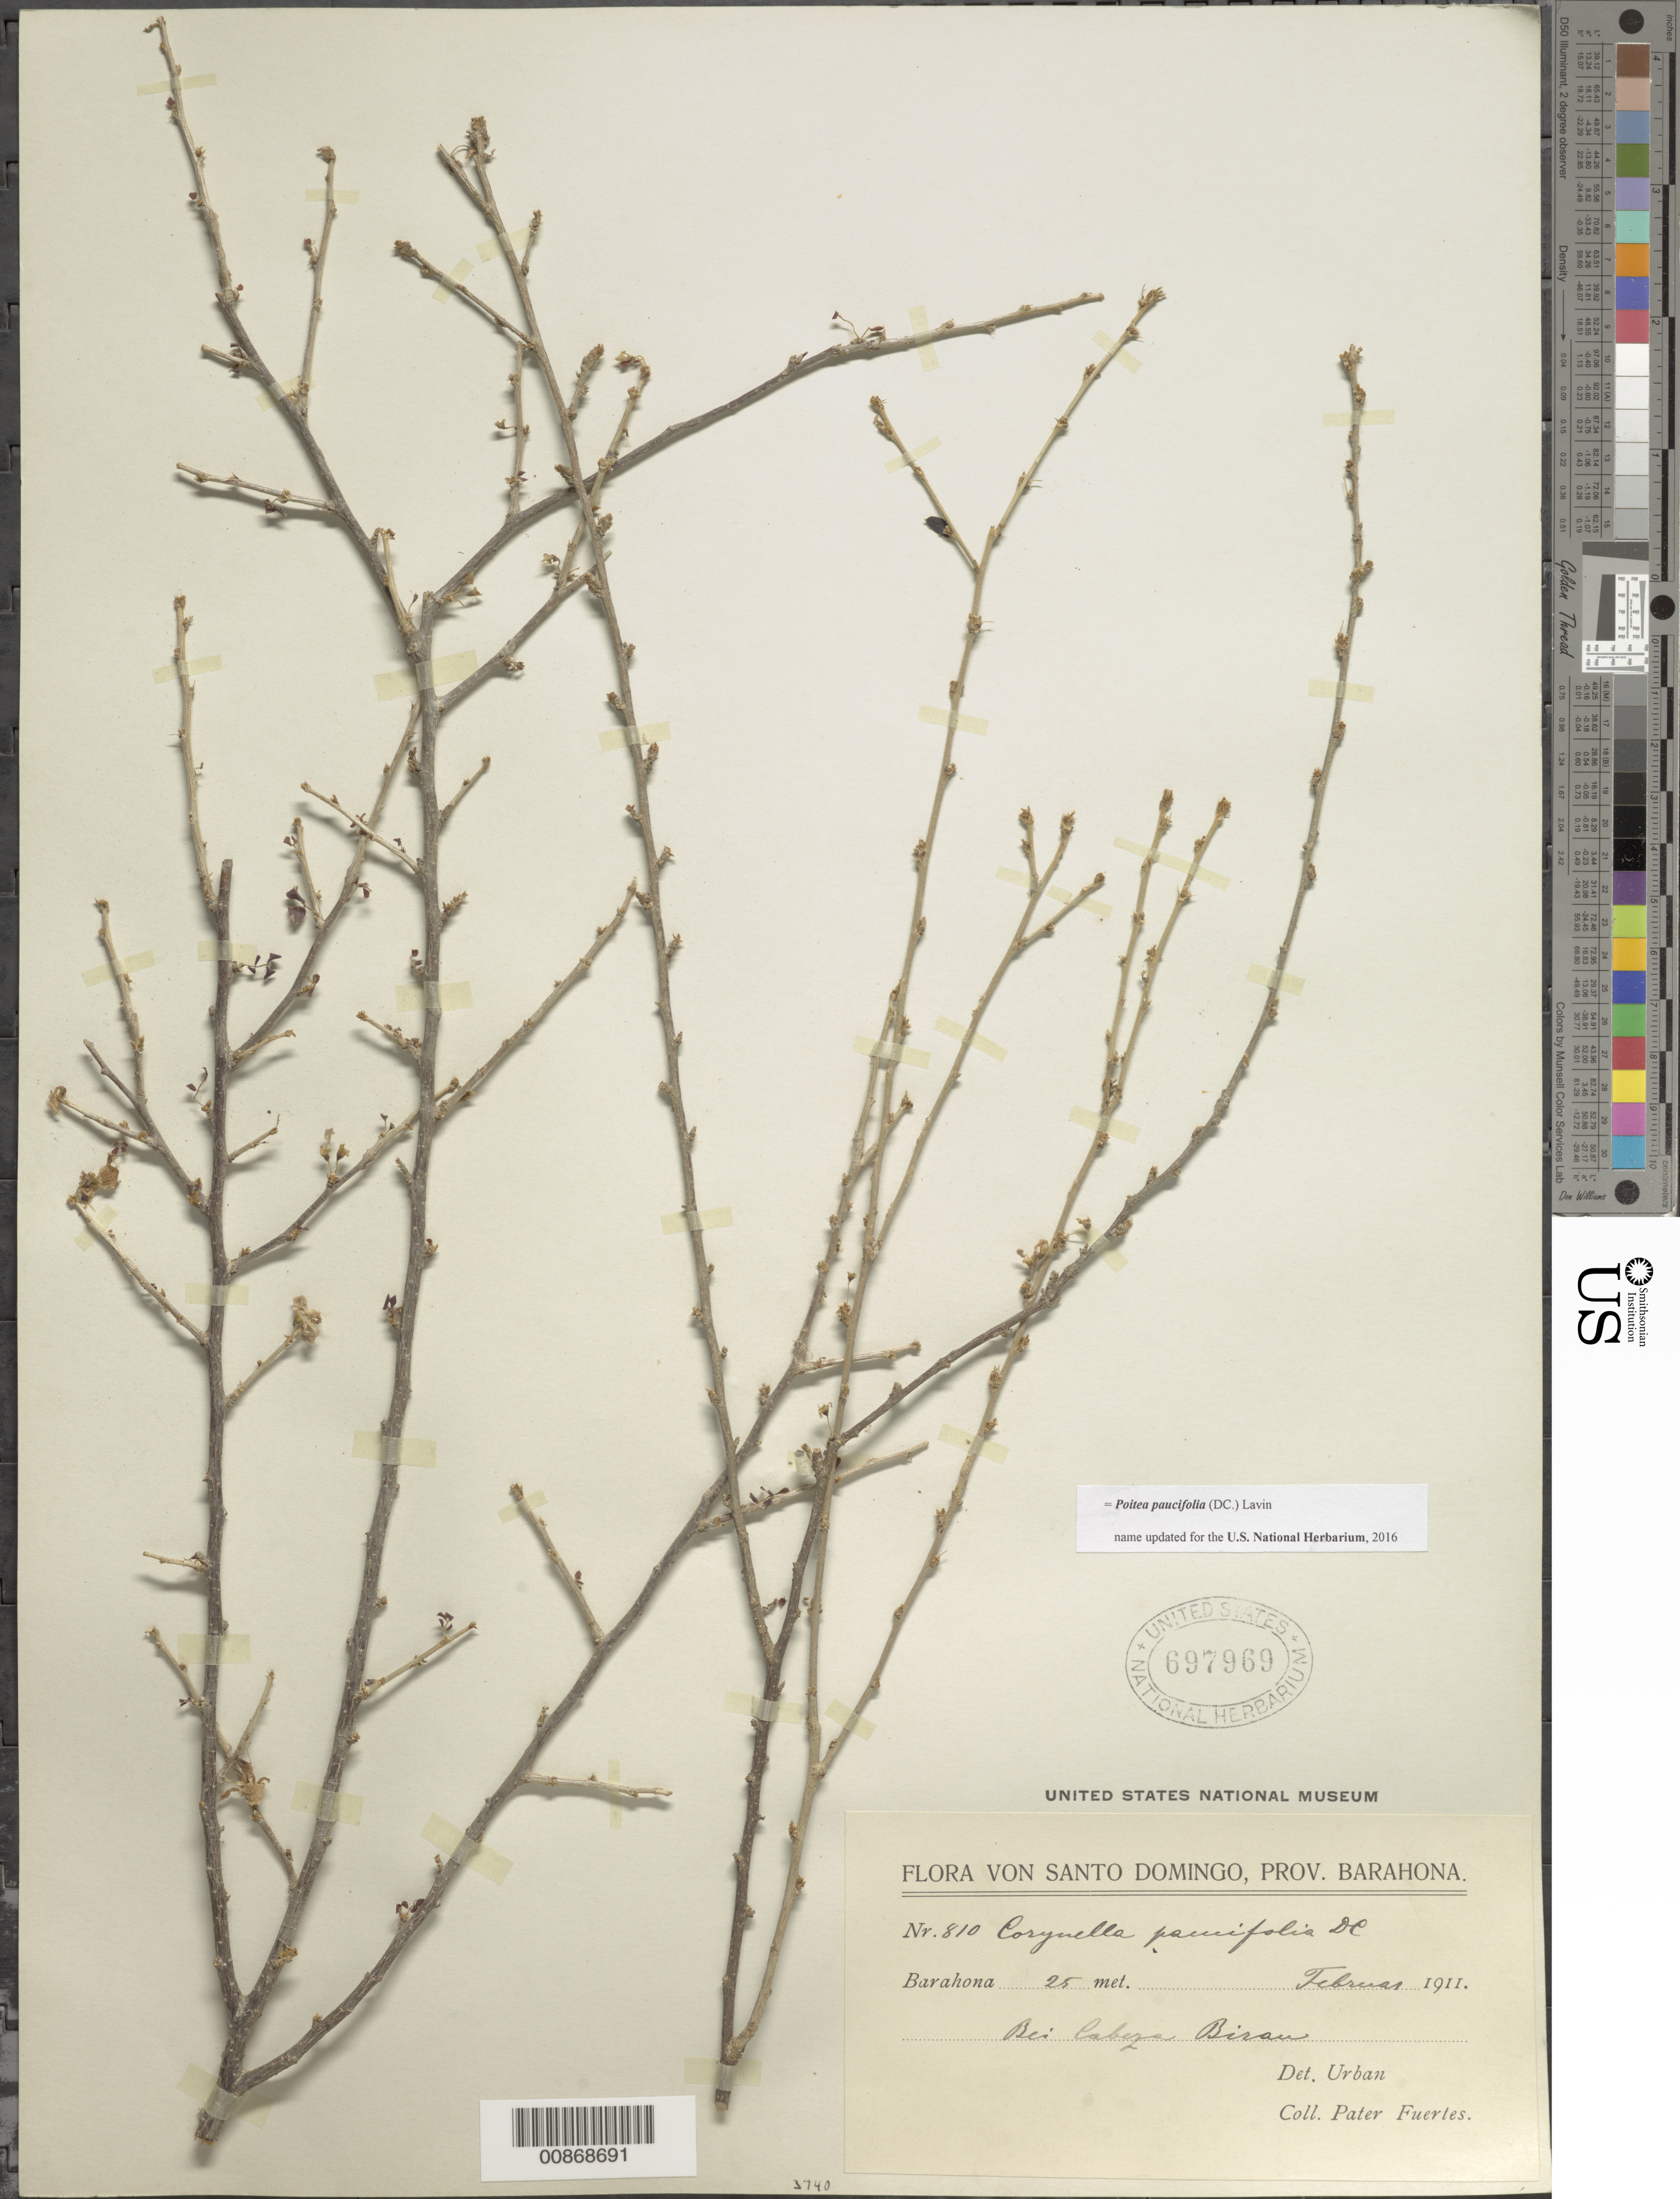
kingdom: Plantae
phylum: Tracheophyta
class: Magnoliopsida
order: Fabales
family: Fabaceae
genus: Poitea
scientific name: Poitea paucifolia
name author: (DC.) Lavin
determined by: Urban, Ignatz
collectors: M. D. Fuertes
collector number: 810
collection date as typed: Feb 1911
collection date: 1911-02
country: Dominican Republic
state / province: Barahona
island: Hispaniola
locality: Bei Cabeza Biran. Prov. Barahona.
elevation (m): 25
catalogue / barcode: US 697969